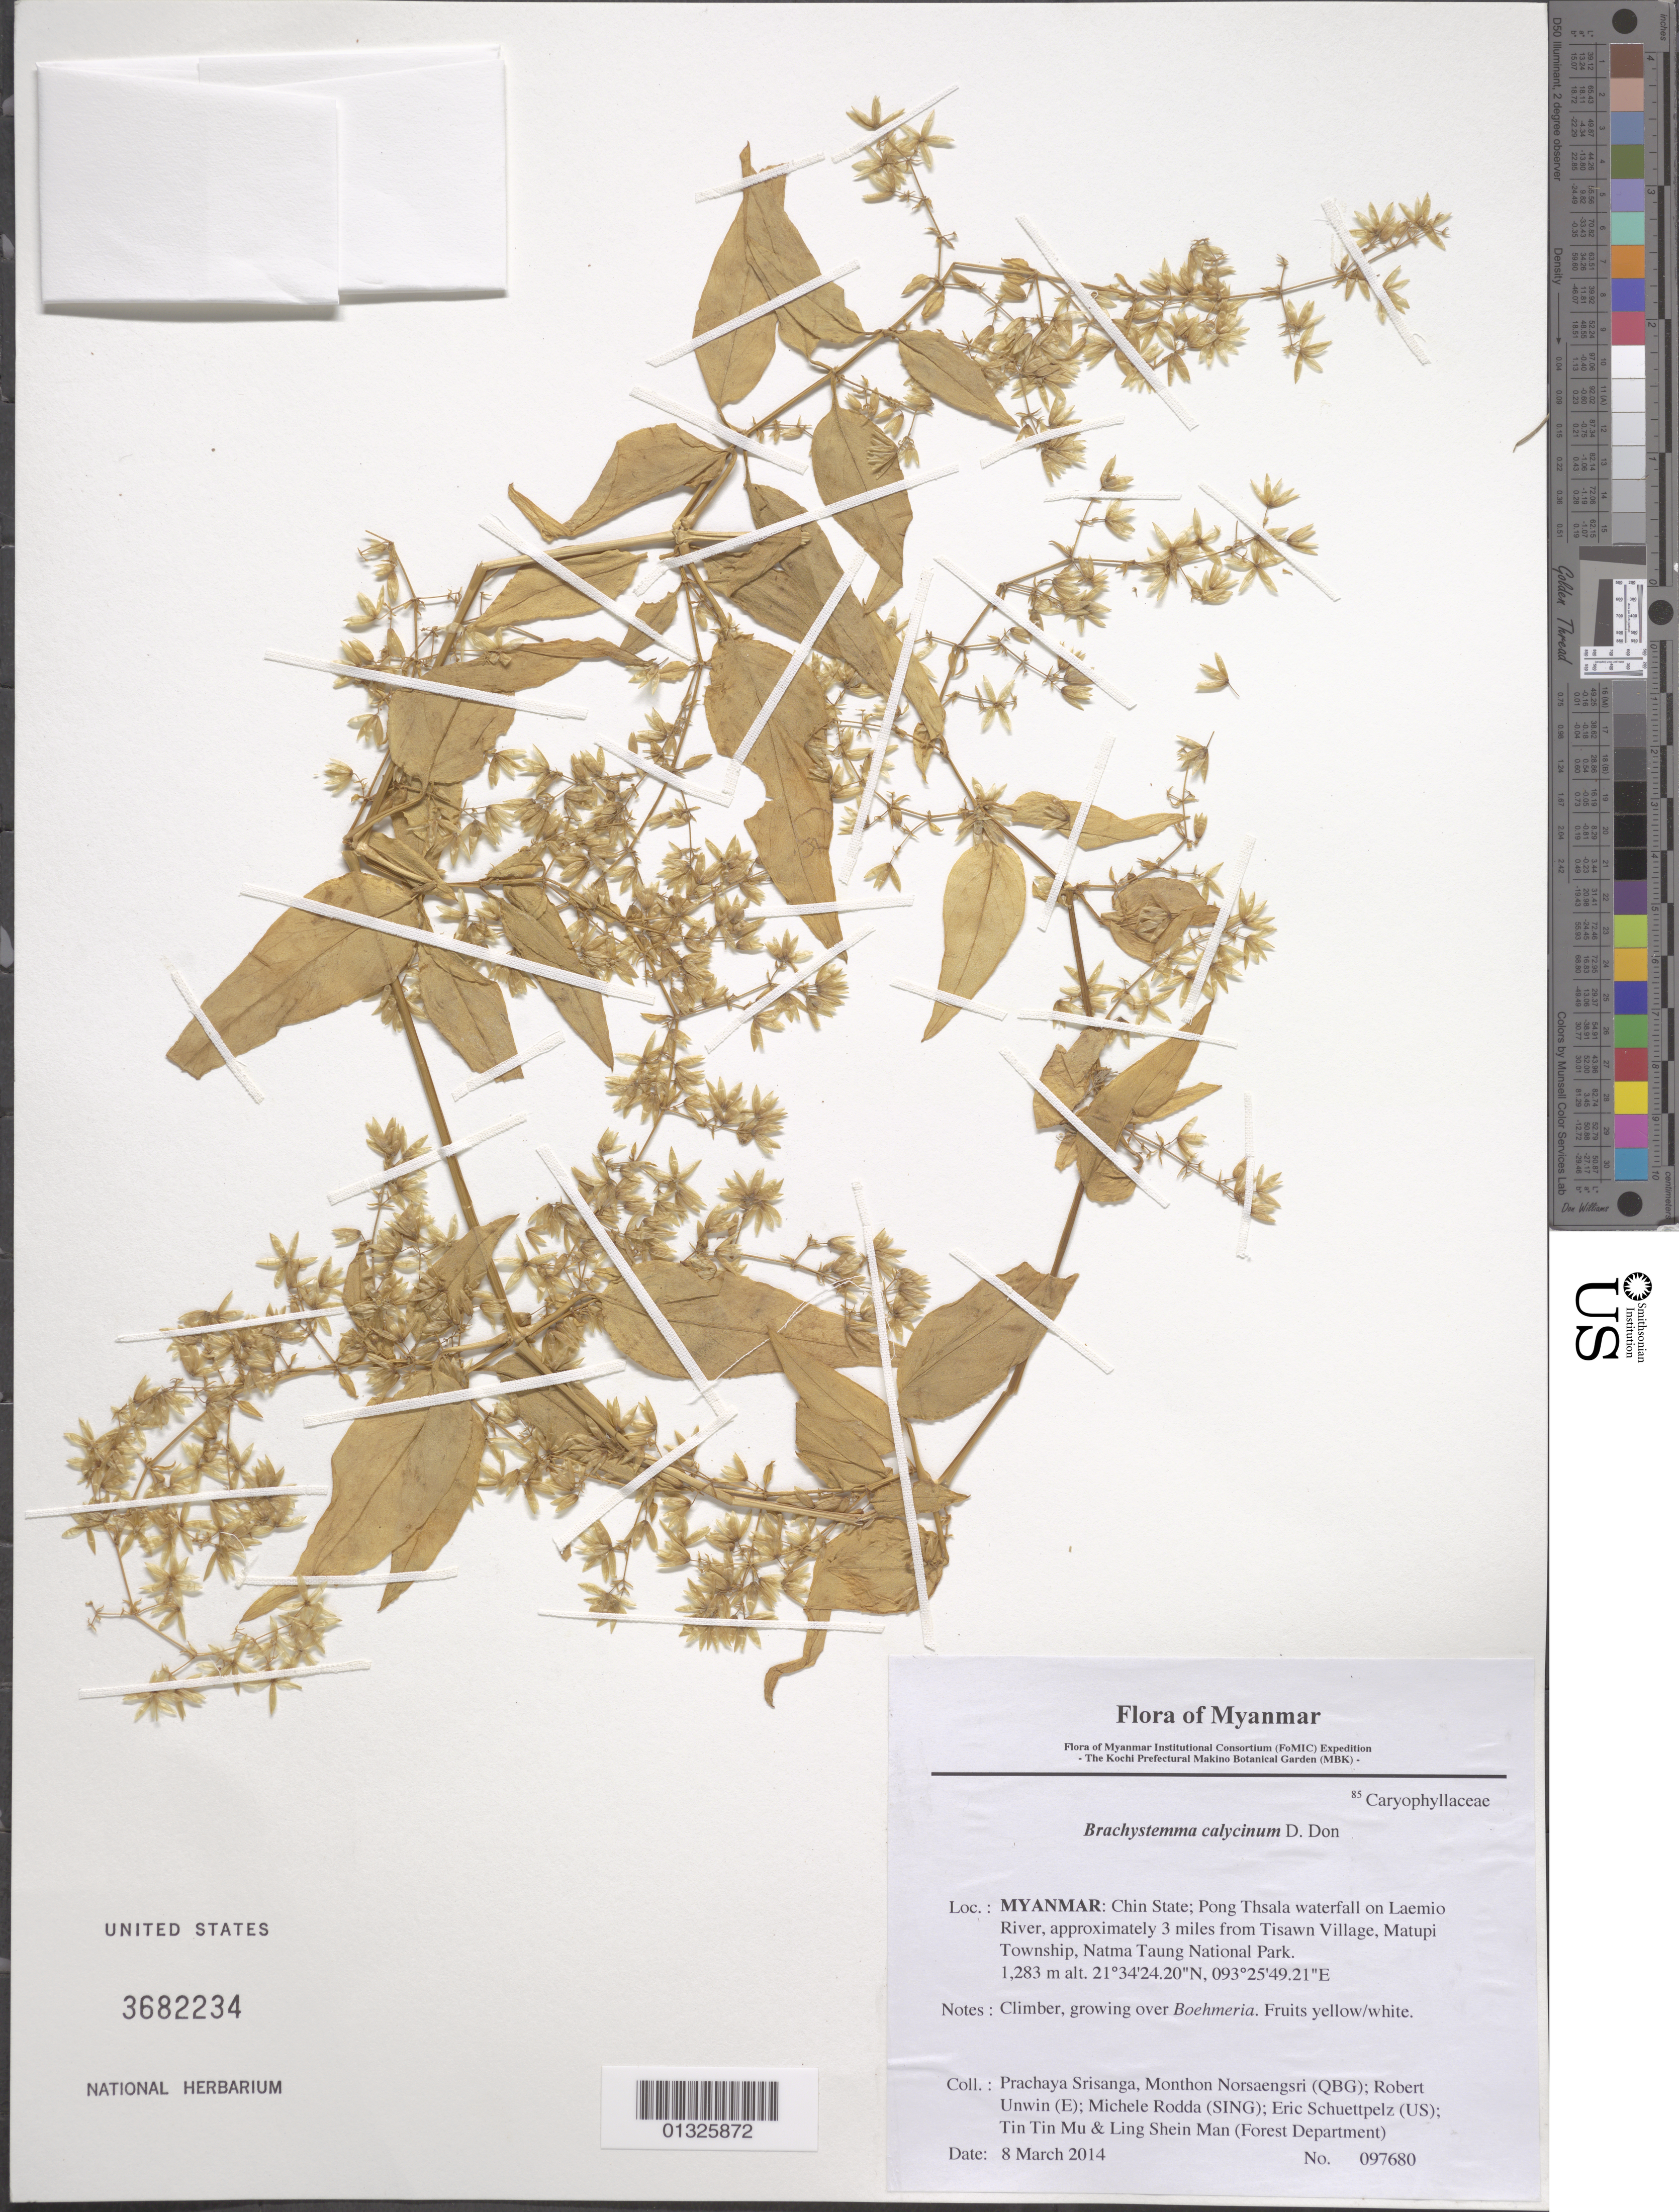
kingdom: Plantae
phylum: Tracheophyta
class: Magnoliopsida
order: Caryophyllales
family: Caryophyllaceae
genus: Brachystemma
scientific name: Brachystemma calycinum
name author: D. Don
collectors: P. Srisanga, M. Norsaengsri, R. Unwin, M. Rodda, E. Schuettpelz, Tin Tin Mu & Ling Shein Man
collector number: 97680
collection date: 2014-03-08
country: Myanmar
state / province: Chin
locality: Pong Thsala waterfall on Laemio River, approximately 3 miles from Tisawn Village, Matupi Township, Natma Taung National Park.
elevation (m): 1283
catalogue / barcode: US 3682234